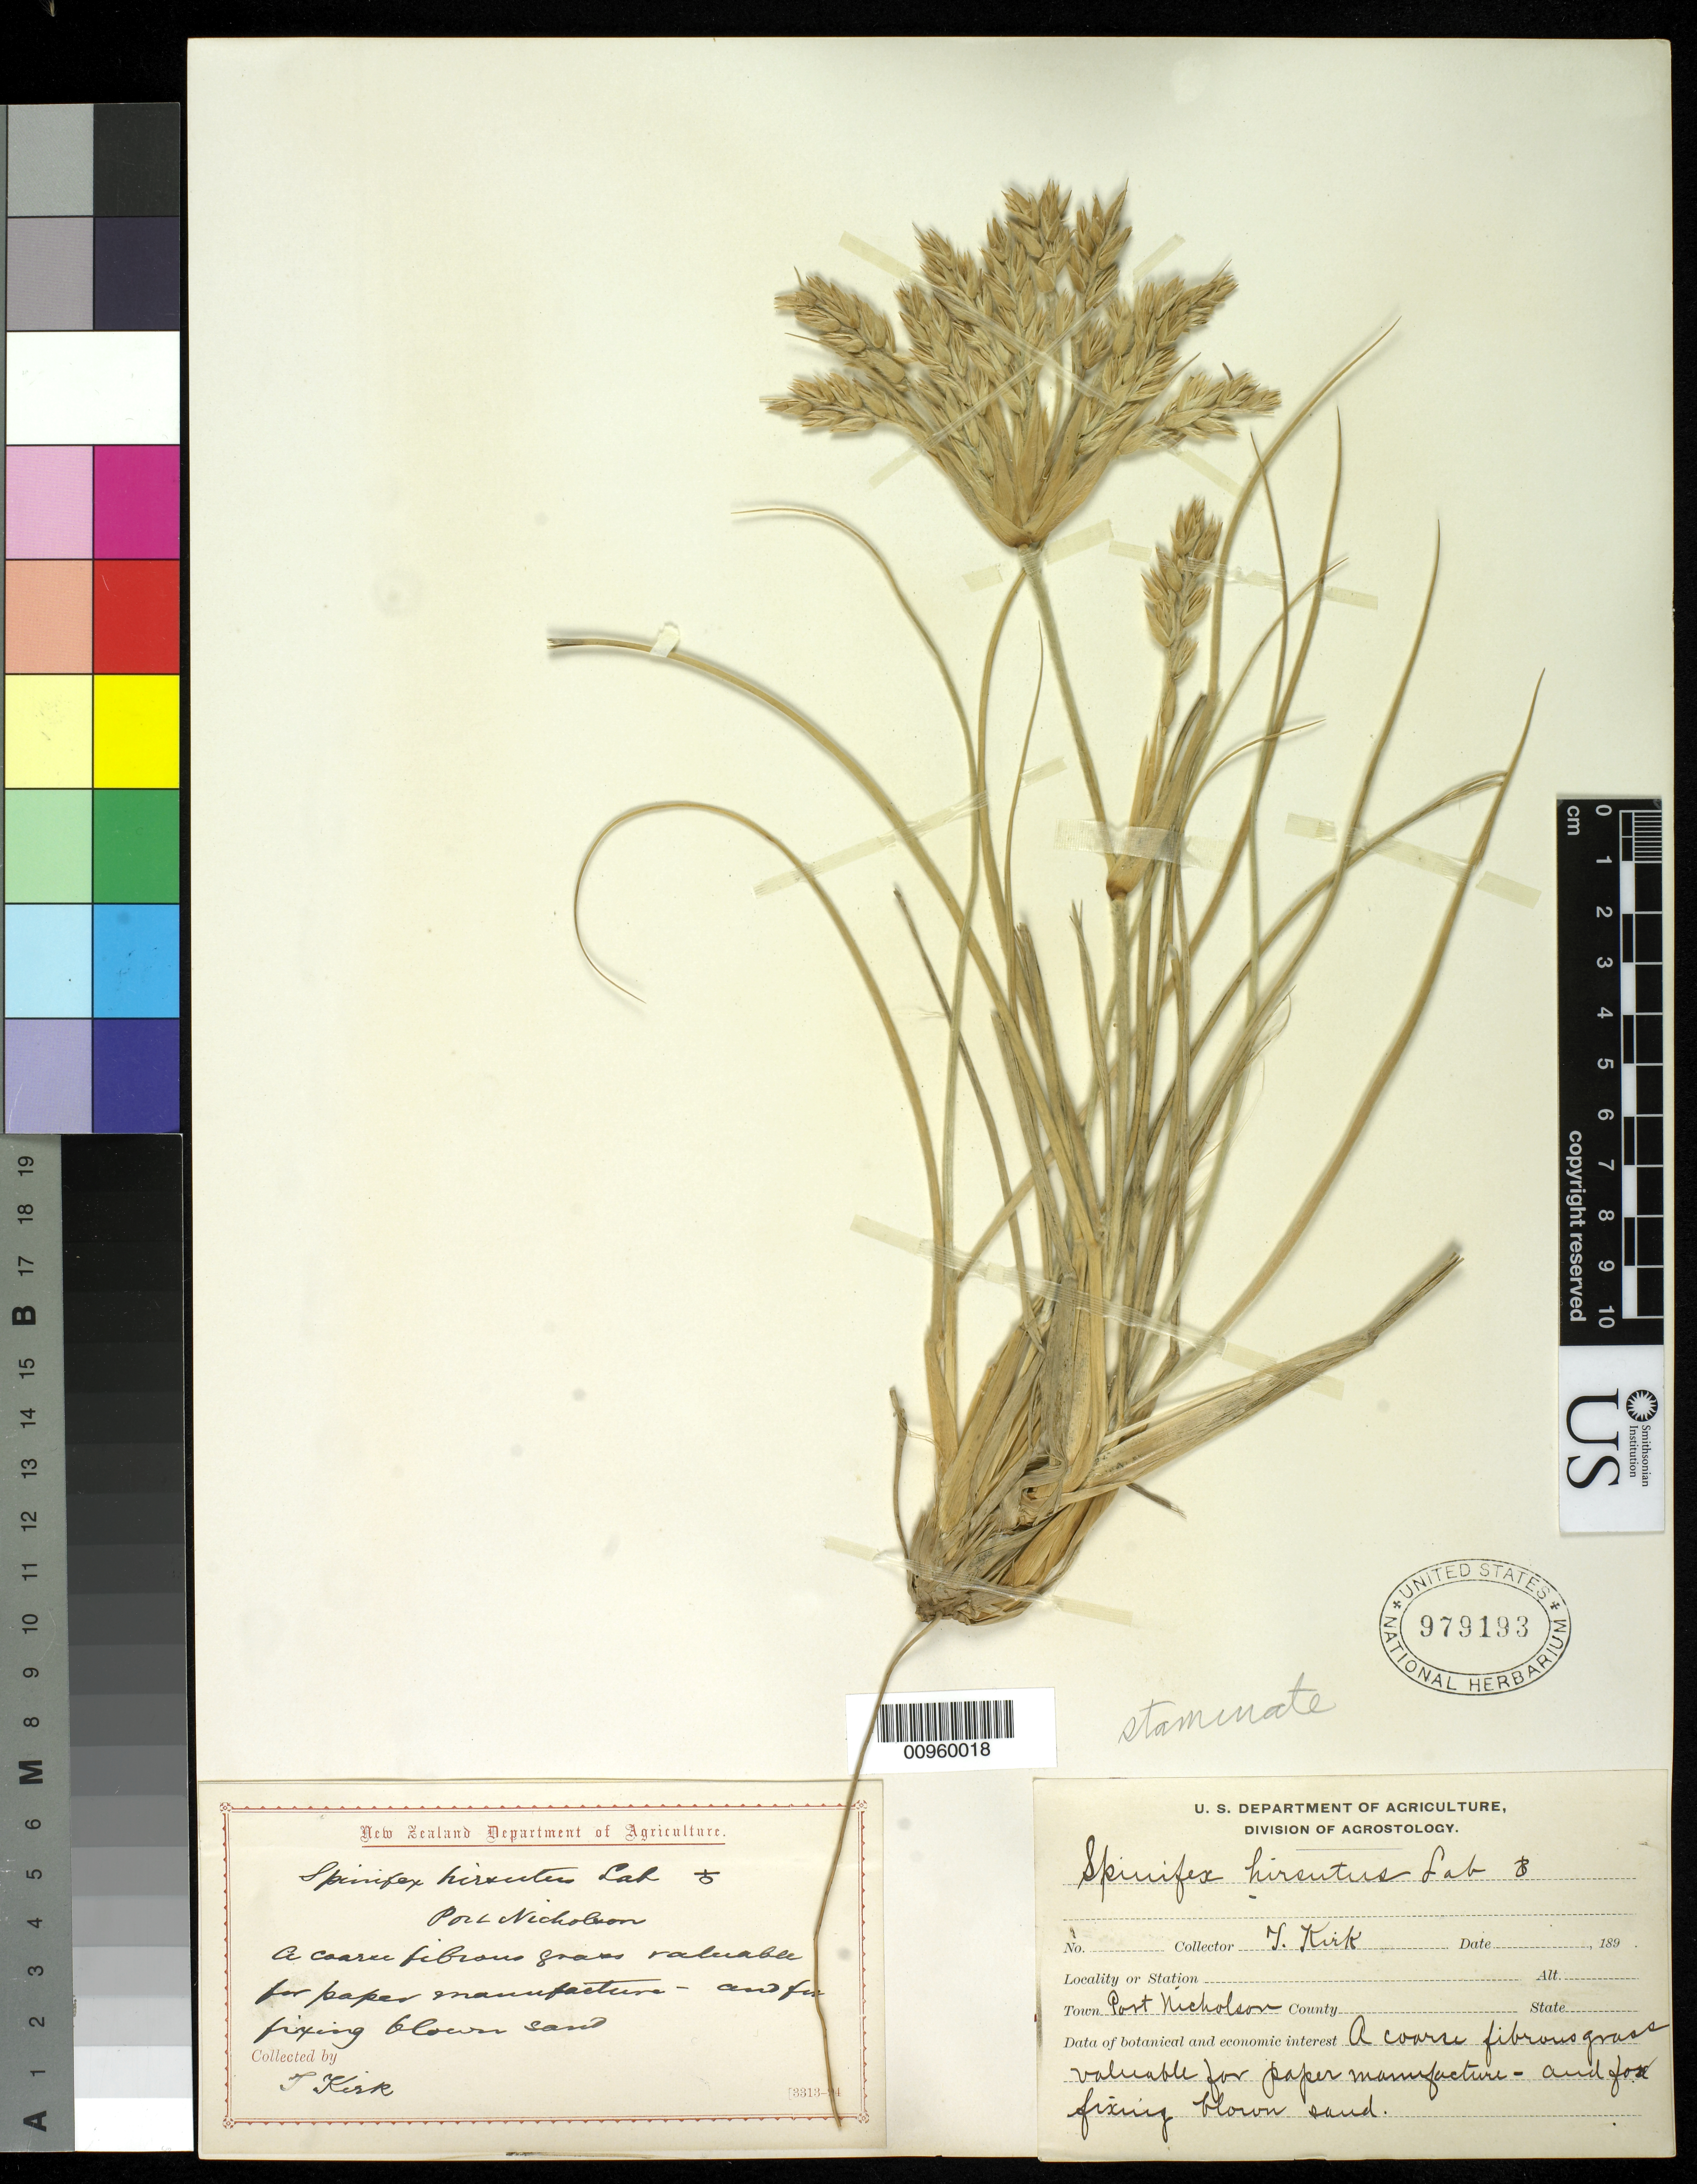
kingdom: Plantae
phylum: Tracheophyta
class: Liliopsida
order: Poales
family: Poaceae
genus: Spinifex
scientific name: Spinifex hirsutus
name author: Labill.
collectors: T. Kirk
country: New Zealand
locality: Port Nicholson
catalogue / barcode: US 979193